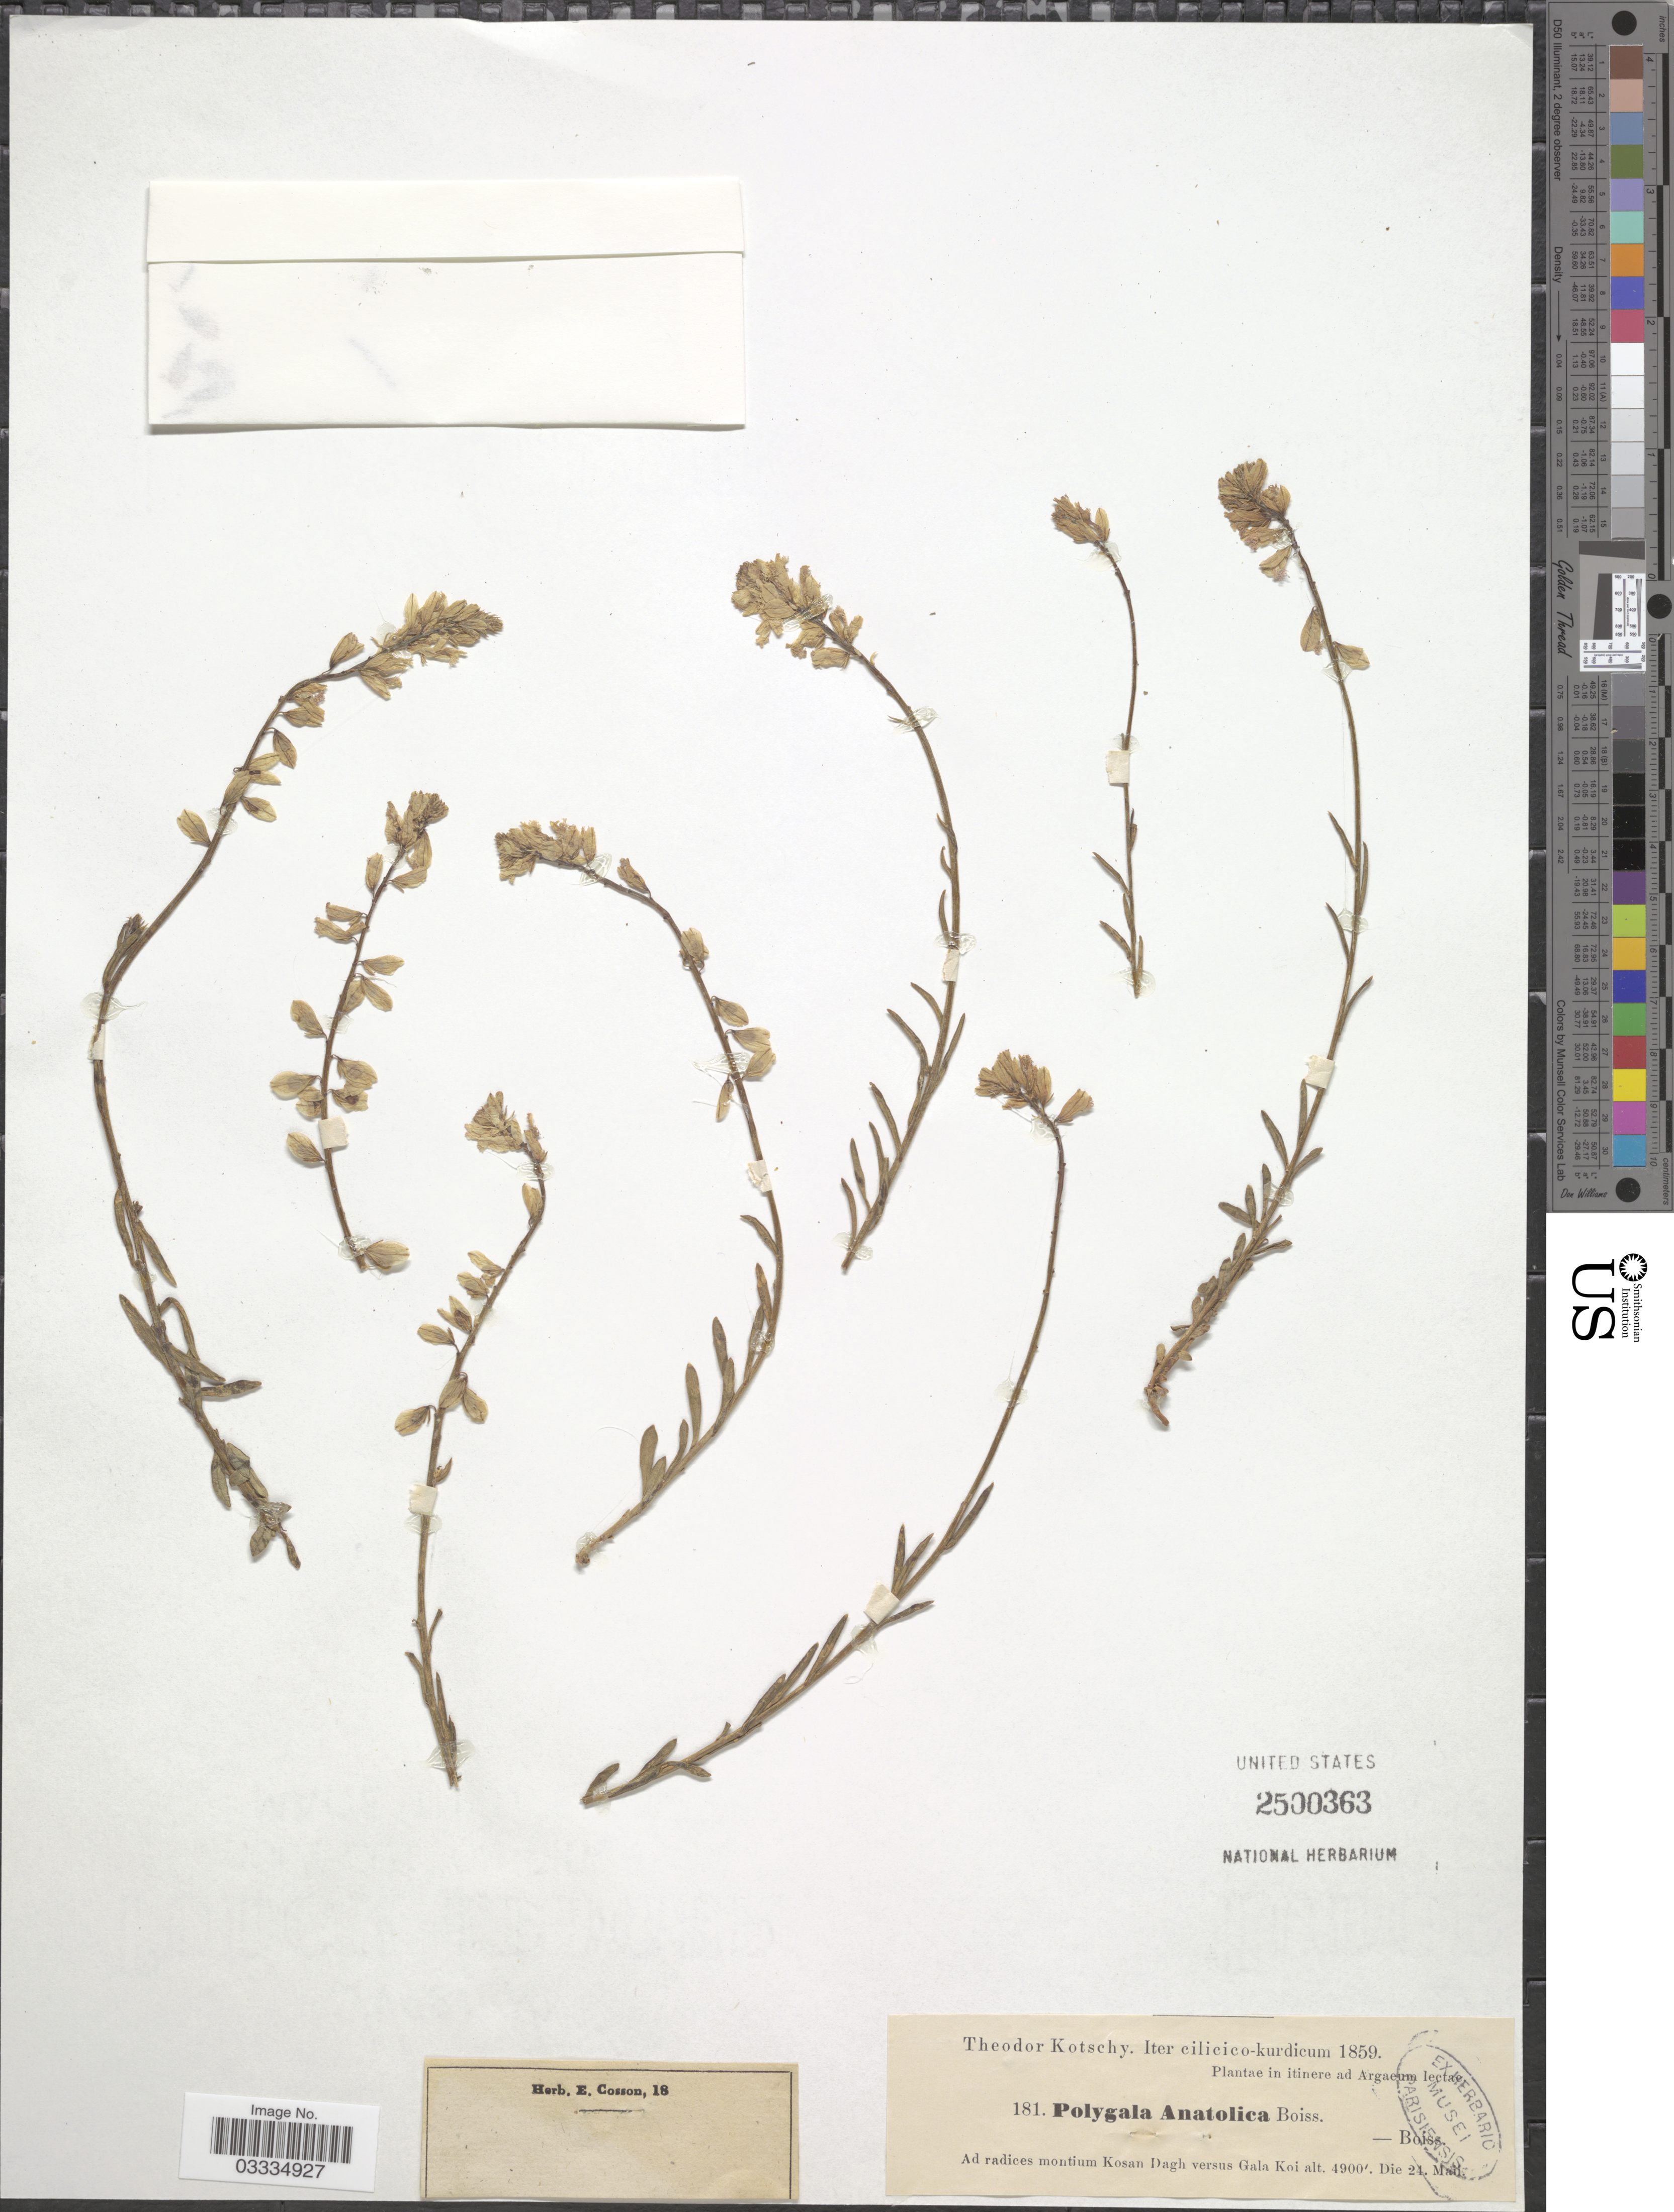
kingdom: Plantae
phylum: Tracheophyta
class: Magnoliopsida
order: Fabales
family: Polygalaceae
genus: Polygala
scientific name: Polygala anatolica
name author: Boiss. & Heldr.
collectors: K. G. Kotschy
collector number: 181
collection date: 1859-05-24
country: Turkey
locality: Iter cilicico-kurdicum. In itinere ad Argaeum lectae. Ad radices montium Kosan Dagh versus Gala Koi.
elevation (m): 1494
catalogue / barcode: US 2500363